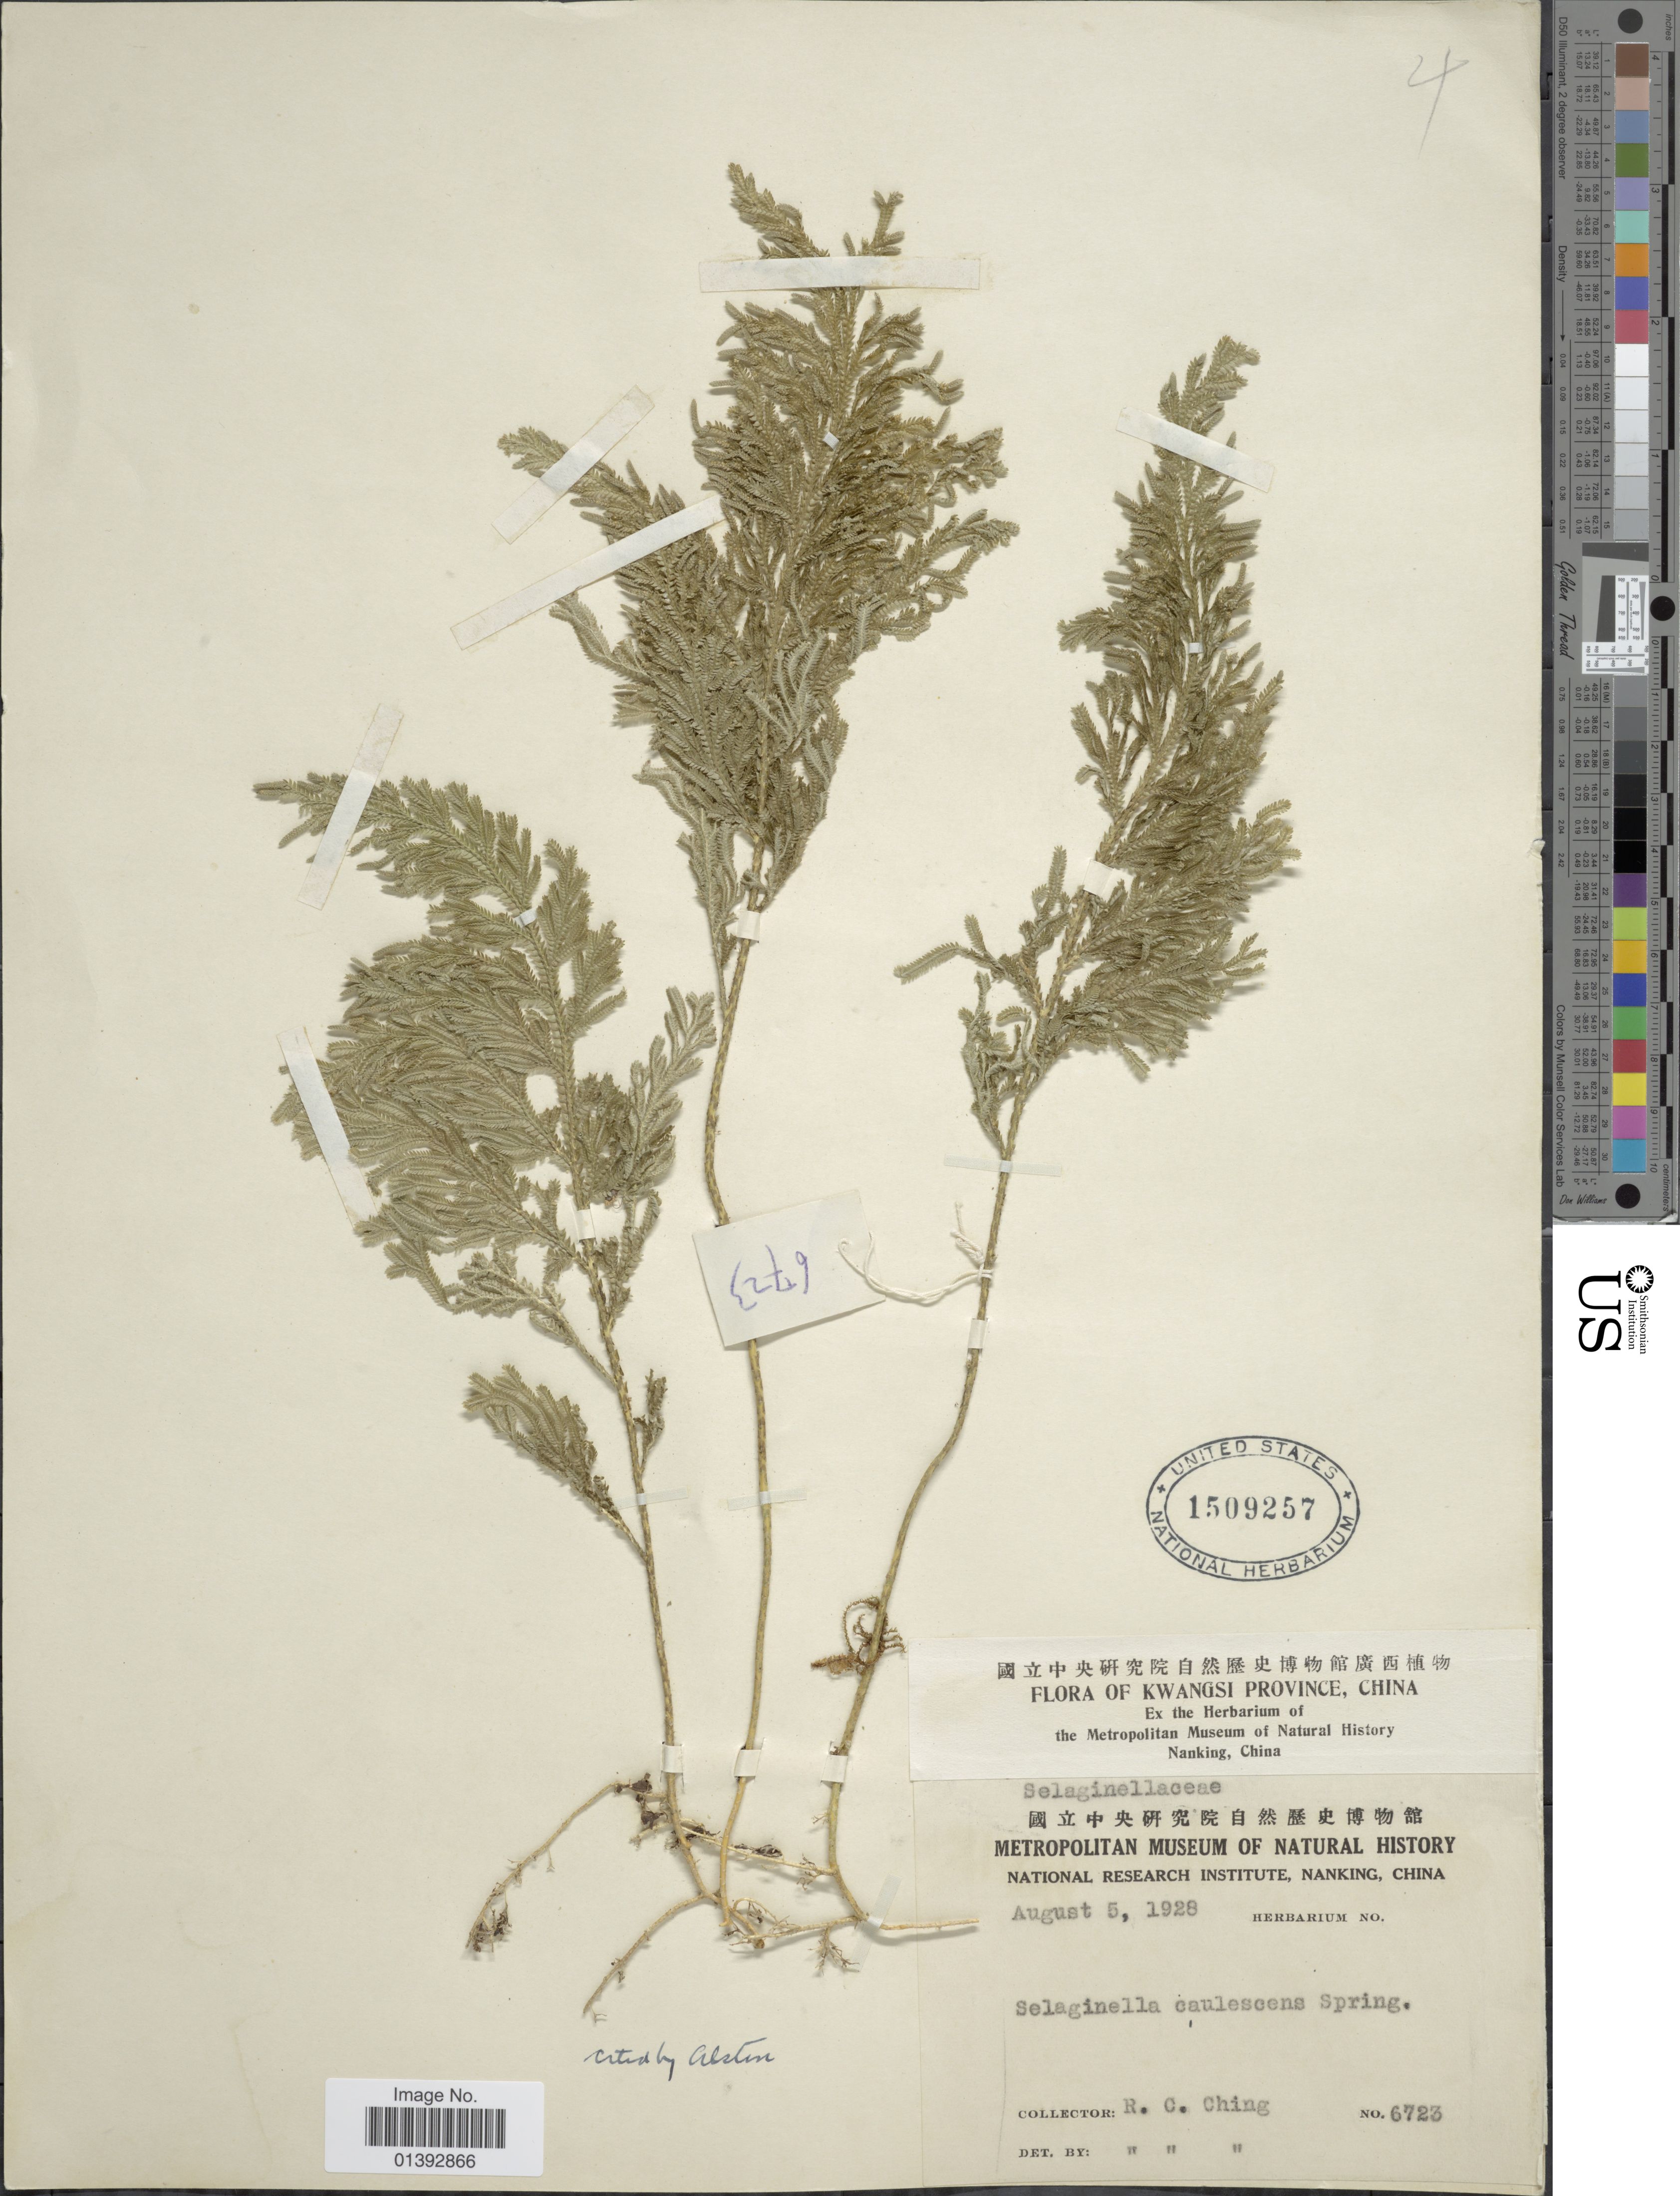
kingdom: Plantae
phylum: Tracheophyta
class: Lycopodiopsida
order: Selaginellales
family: Selaginellaceae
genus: Selaginella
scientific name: Selaginella involvens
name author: (Sw.) Spring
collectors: R. C. Ching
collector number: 6723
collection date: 1928-08-05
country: China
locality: Kwangsi province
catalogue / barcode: US 1509257